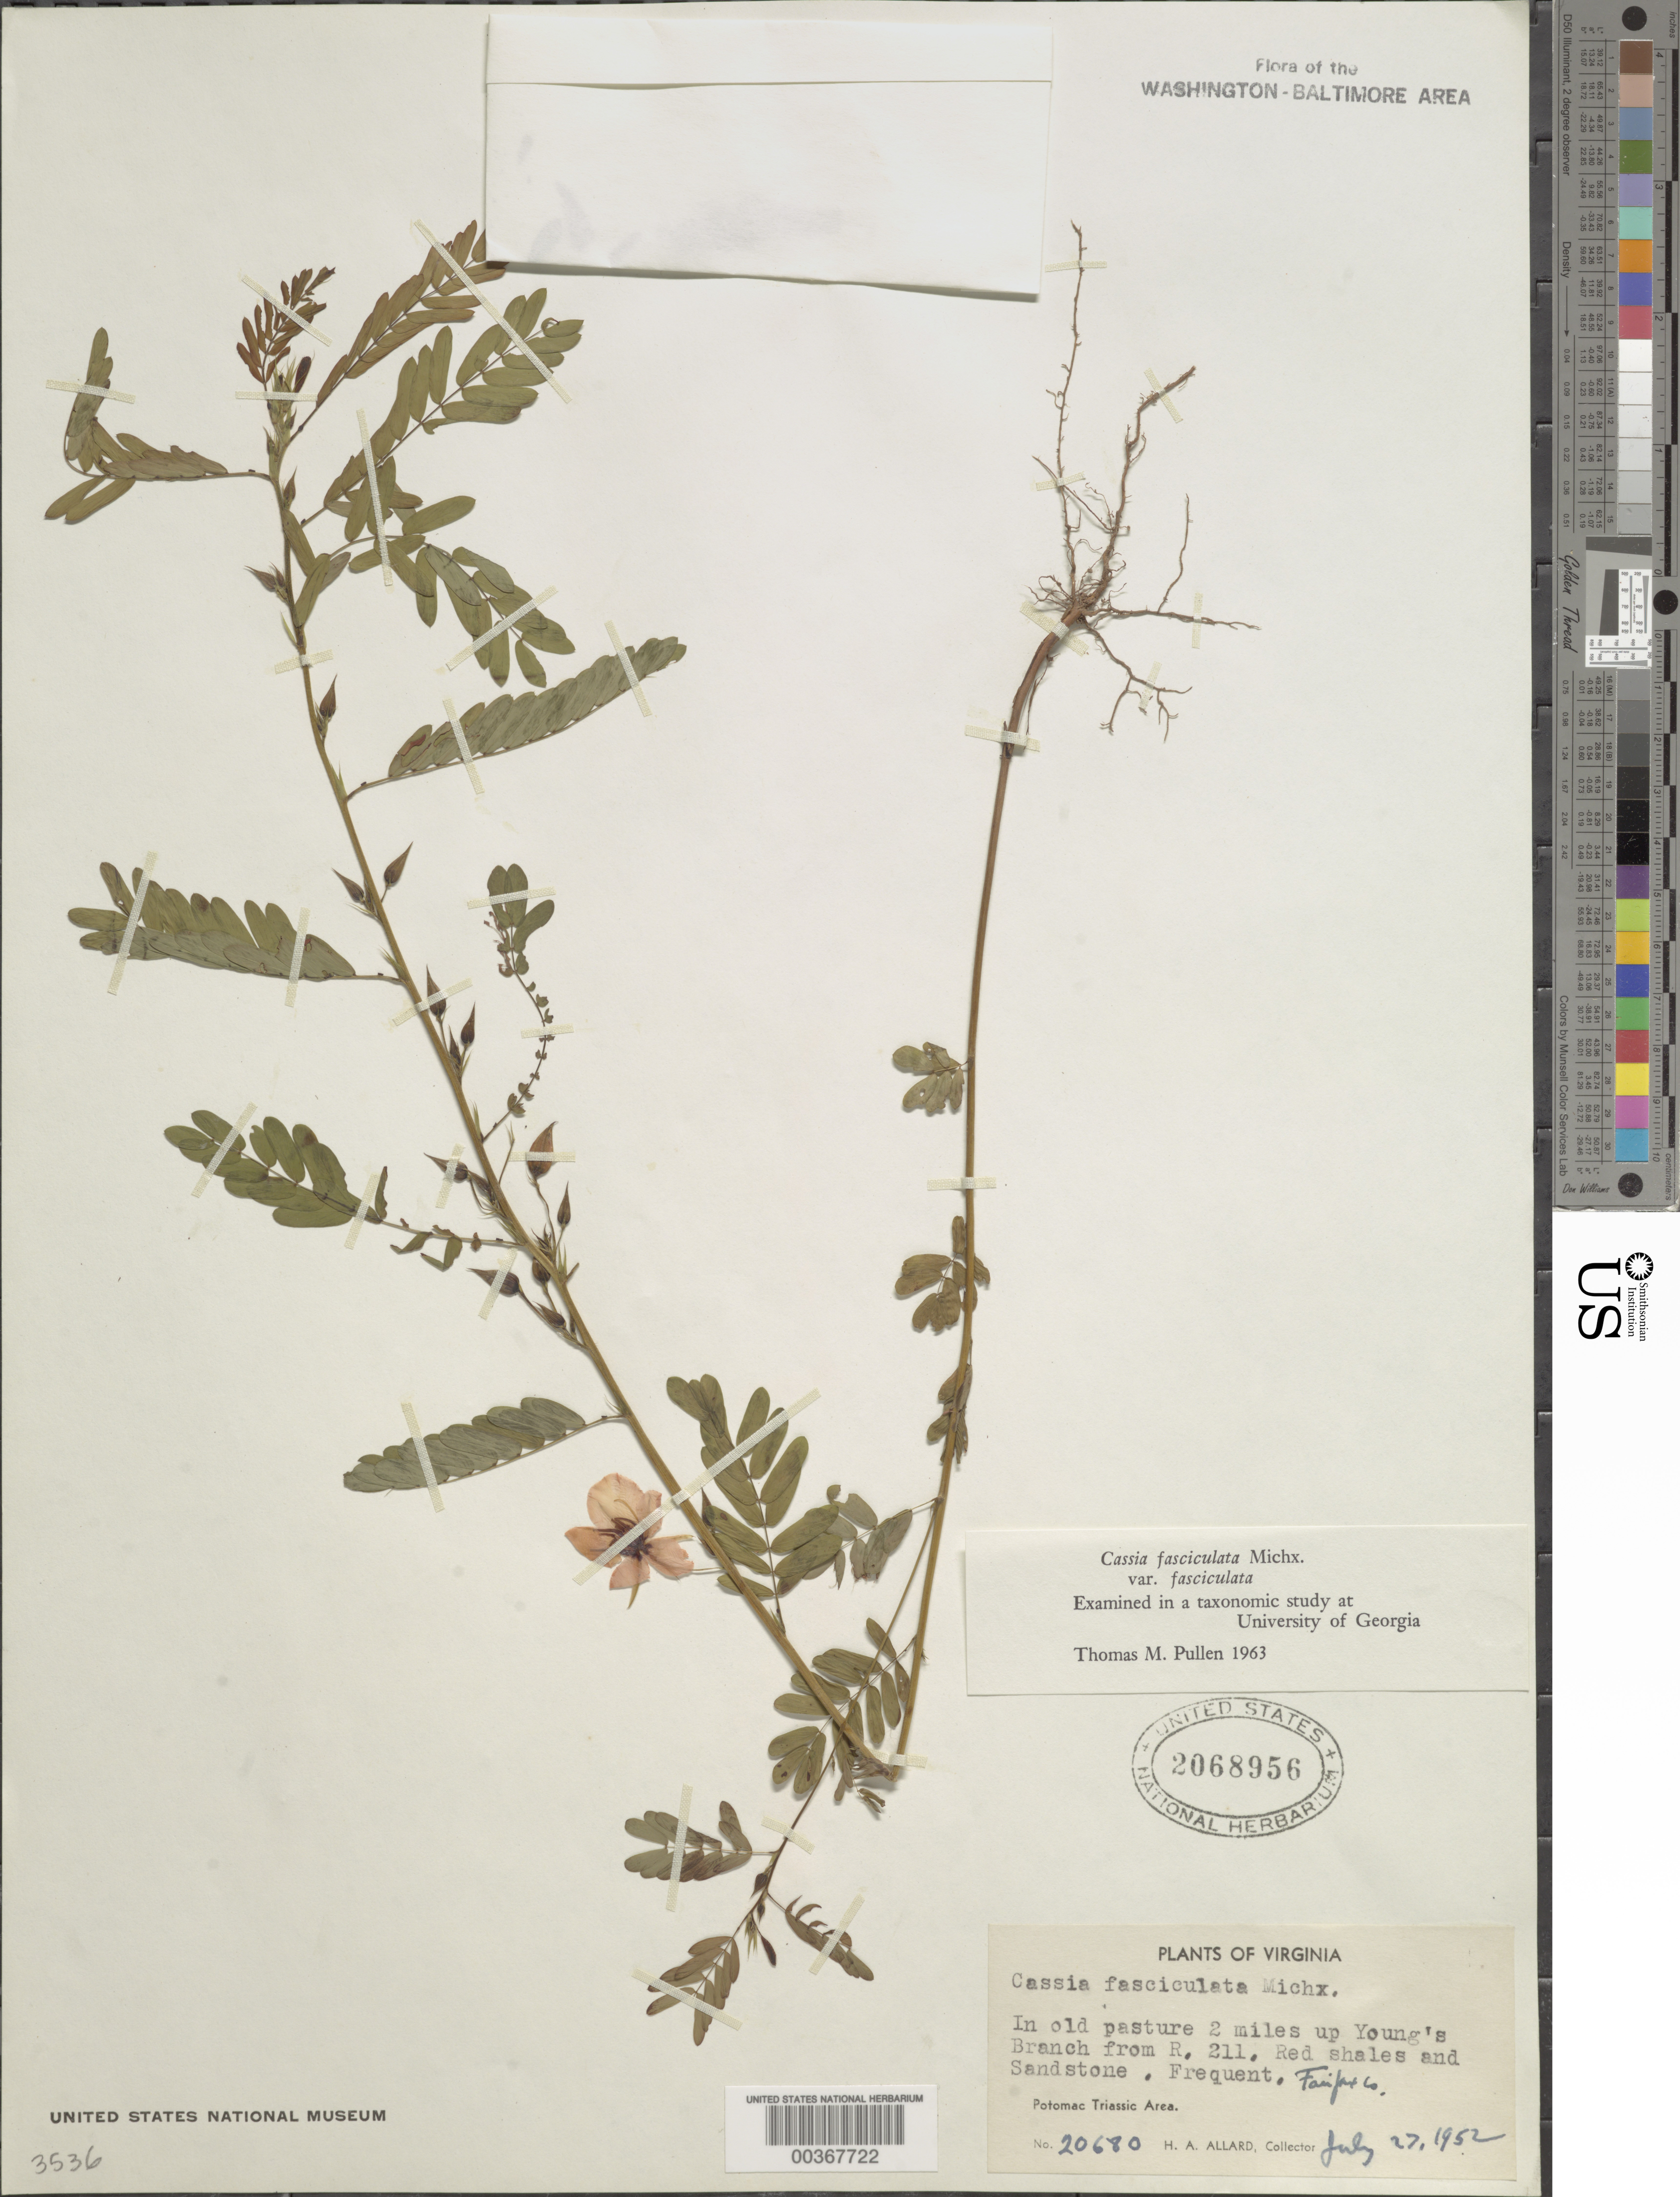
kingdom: Plantae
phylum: Tracheophyta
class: Magnoliopsida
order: Fabales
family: Fabaceae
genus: Chamaecrista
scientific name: Chamaecrista fasciculata var. fasciculata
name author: (Michx.) Greene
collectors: H. A. Allard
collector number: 20680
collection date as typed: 27 Jul 1952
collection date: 1952-07-27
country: United States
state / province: Virginia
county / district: Fairfax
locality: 2 mi up young's branch from rt. 211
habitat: Old pasture; red shales and sandstone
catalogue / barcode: US 2068956-2